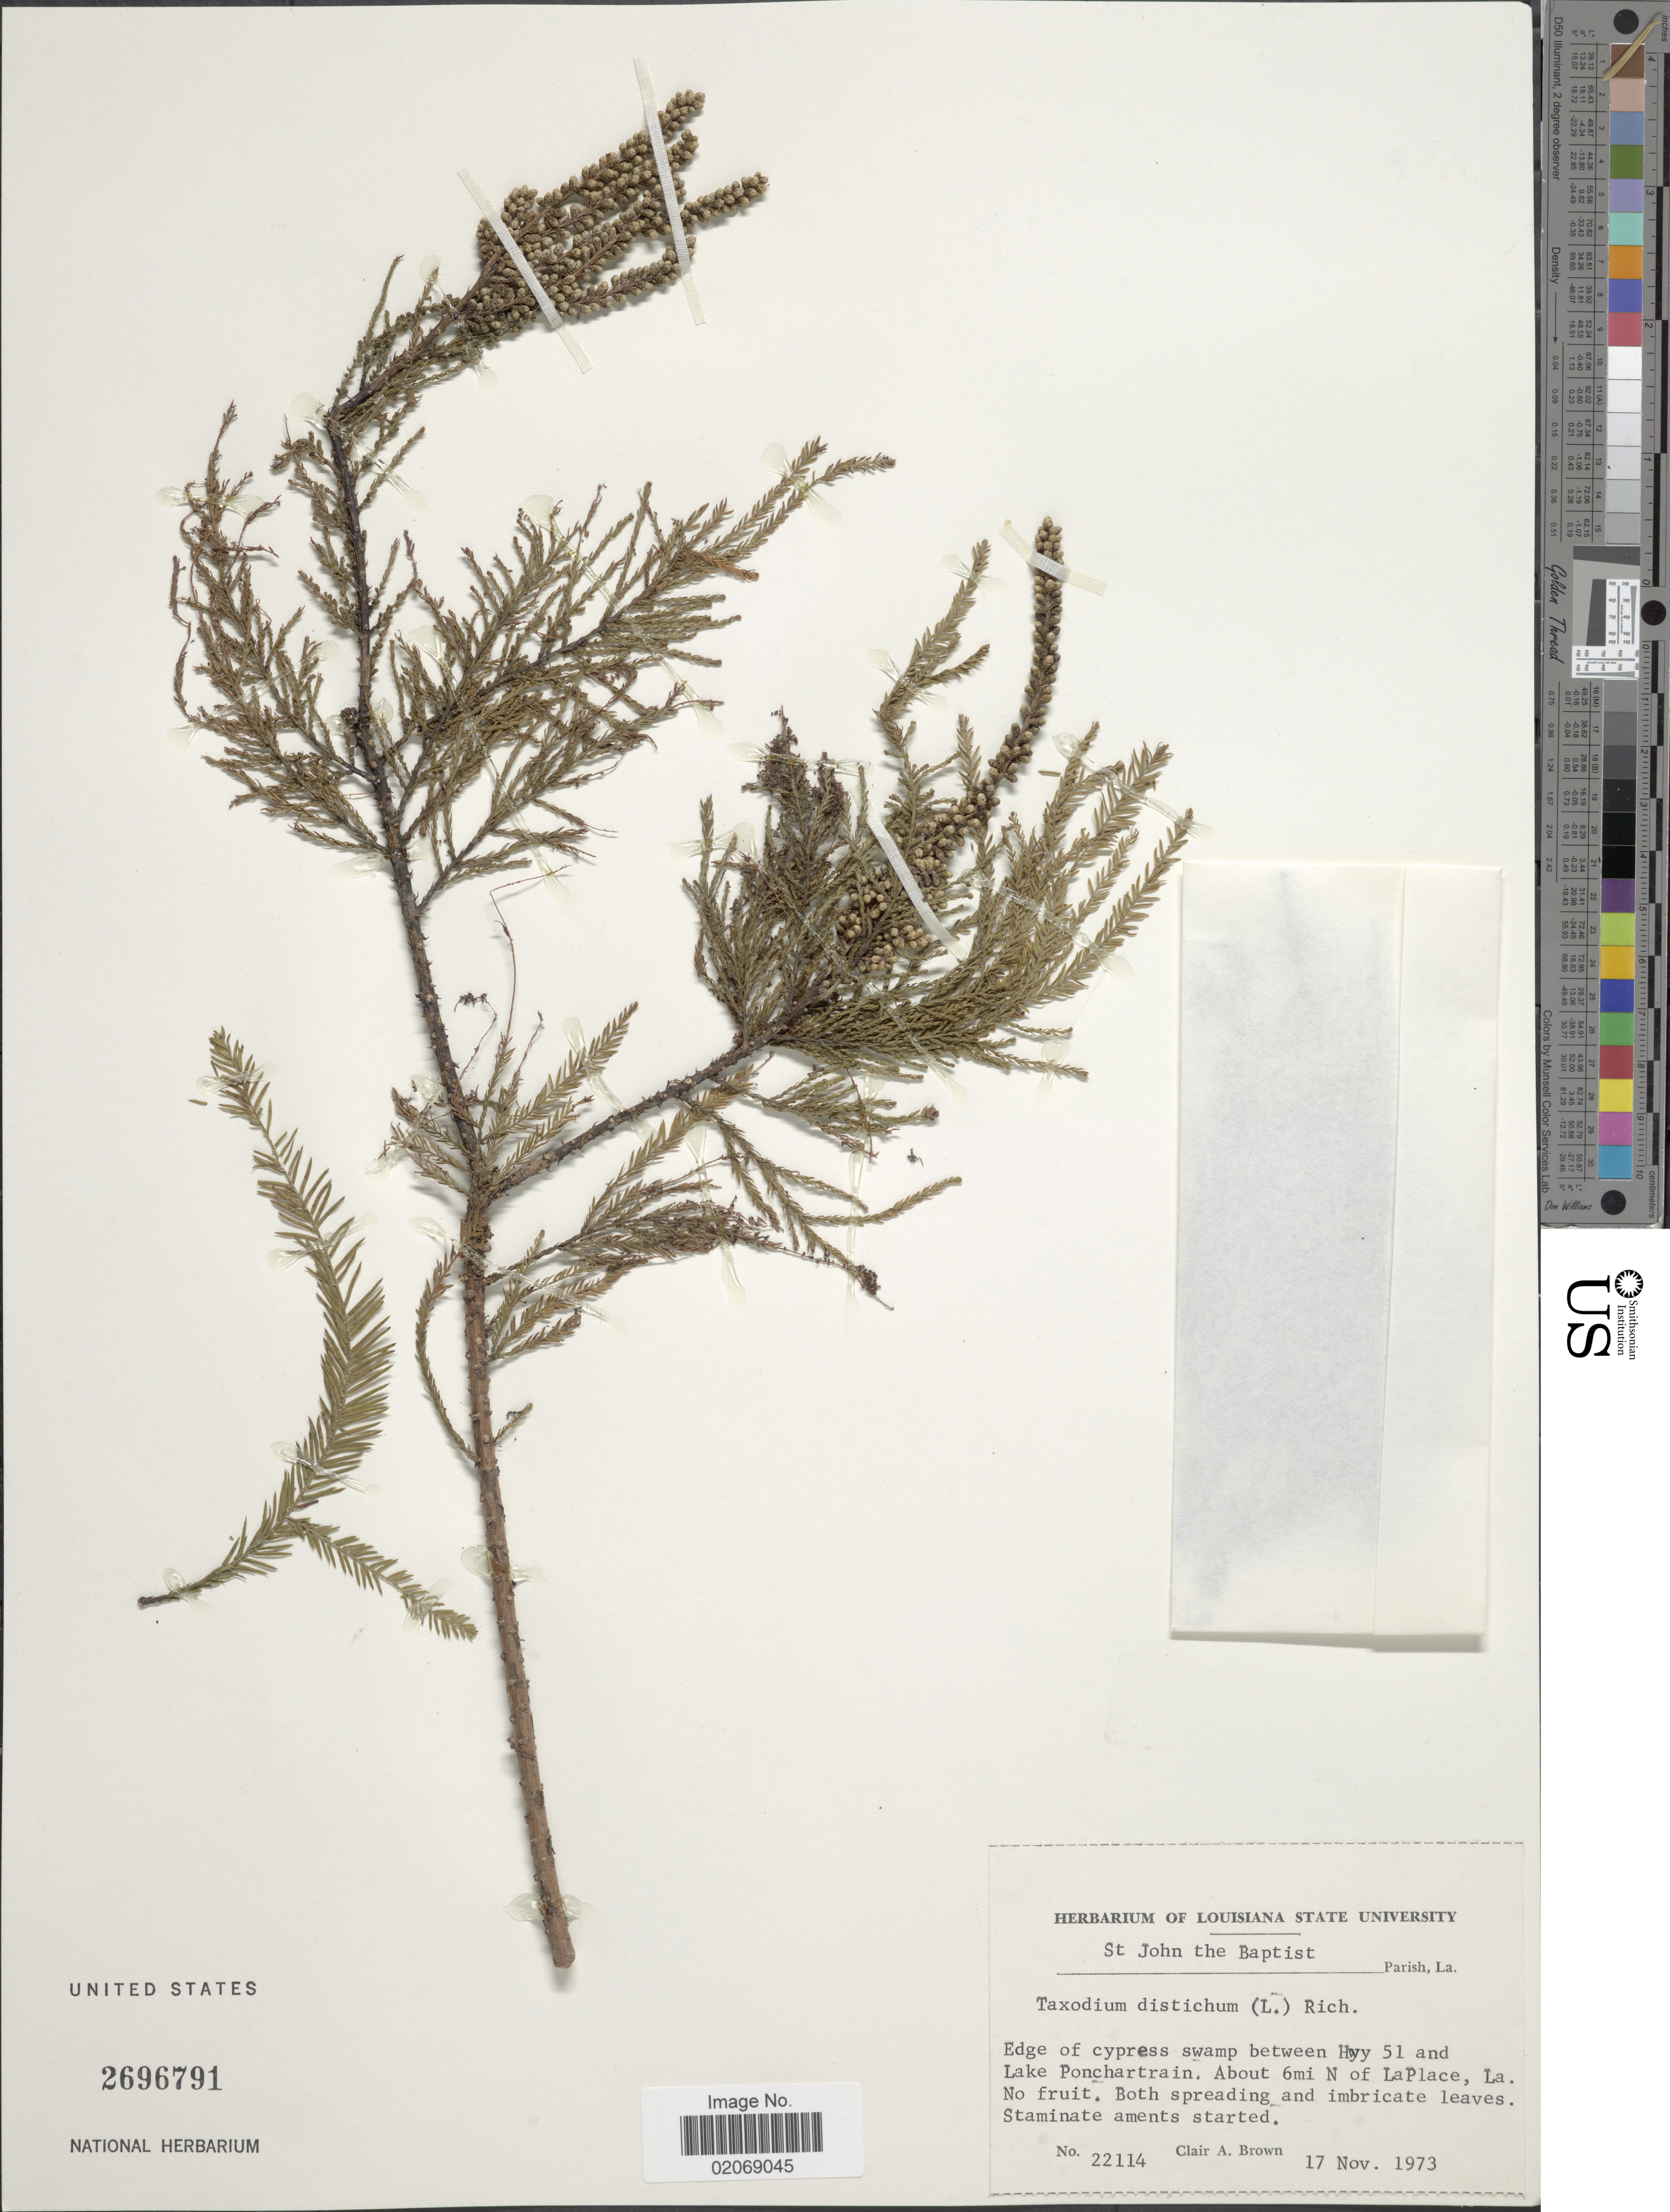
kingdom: Plantae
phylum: Tracheophyta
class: Pinopsida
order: Pinales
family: Cupressaceae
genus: Taxodium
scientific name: Taxodium distichum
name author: (L.) Rich.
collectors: C. A. Brown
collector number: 22114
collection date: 1973-11-17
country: United States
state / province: Louisiana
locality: Between Hwy 51 and Lake Ponchartrain. About 6mi N of LaPlace, La. Parish, La.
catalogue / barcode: US 2696791